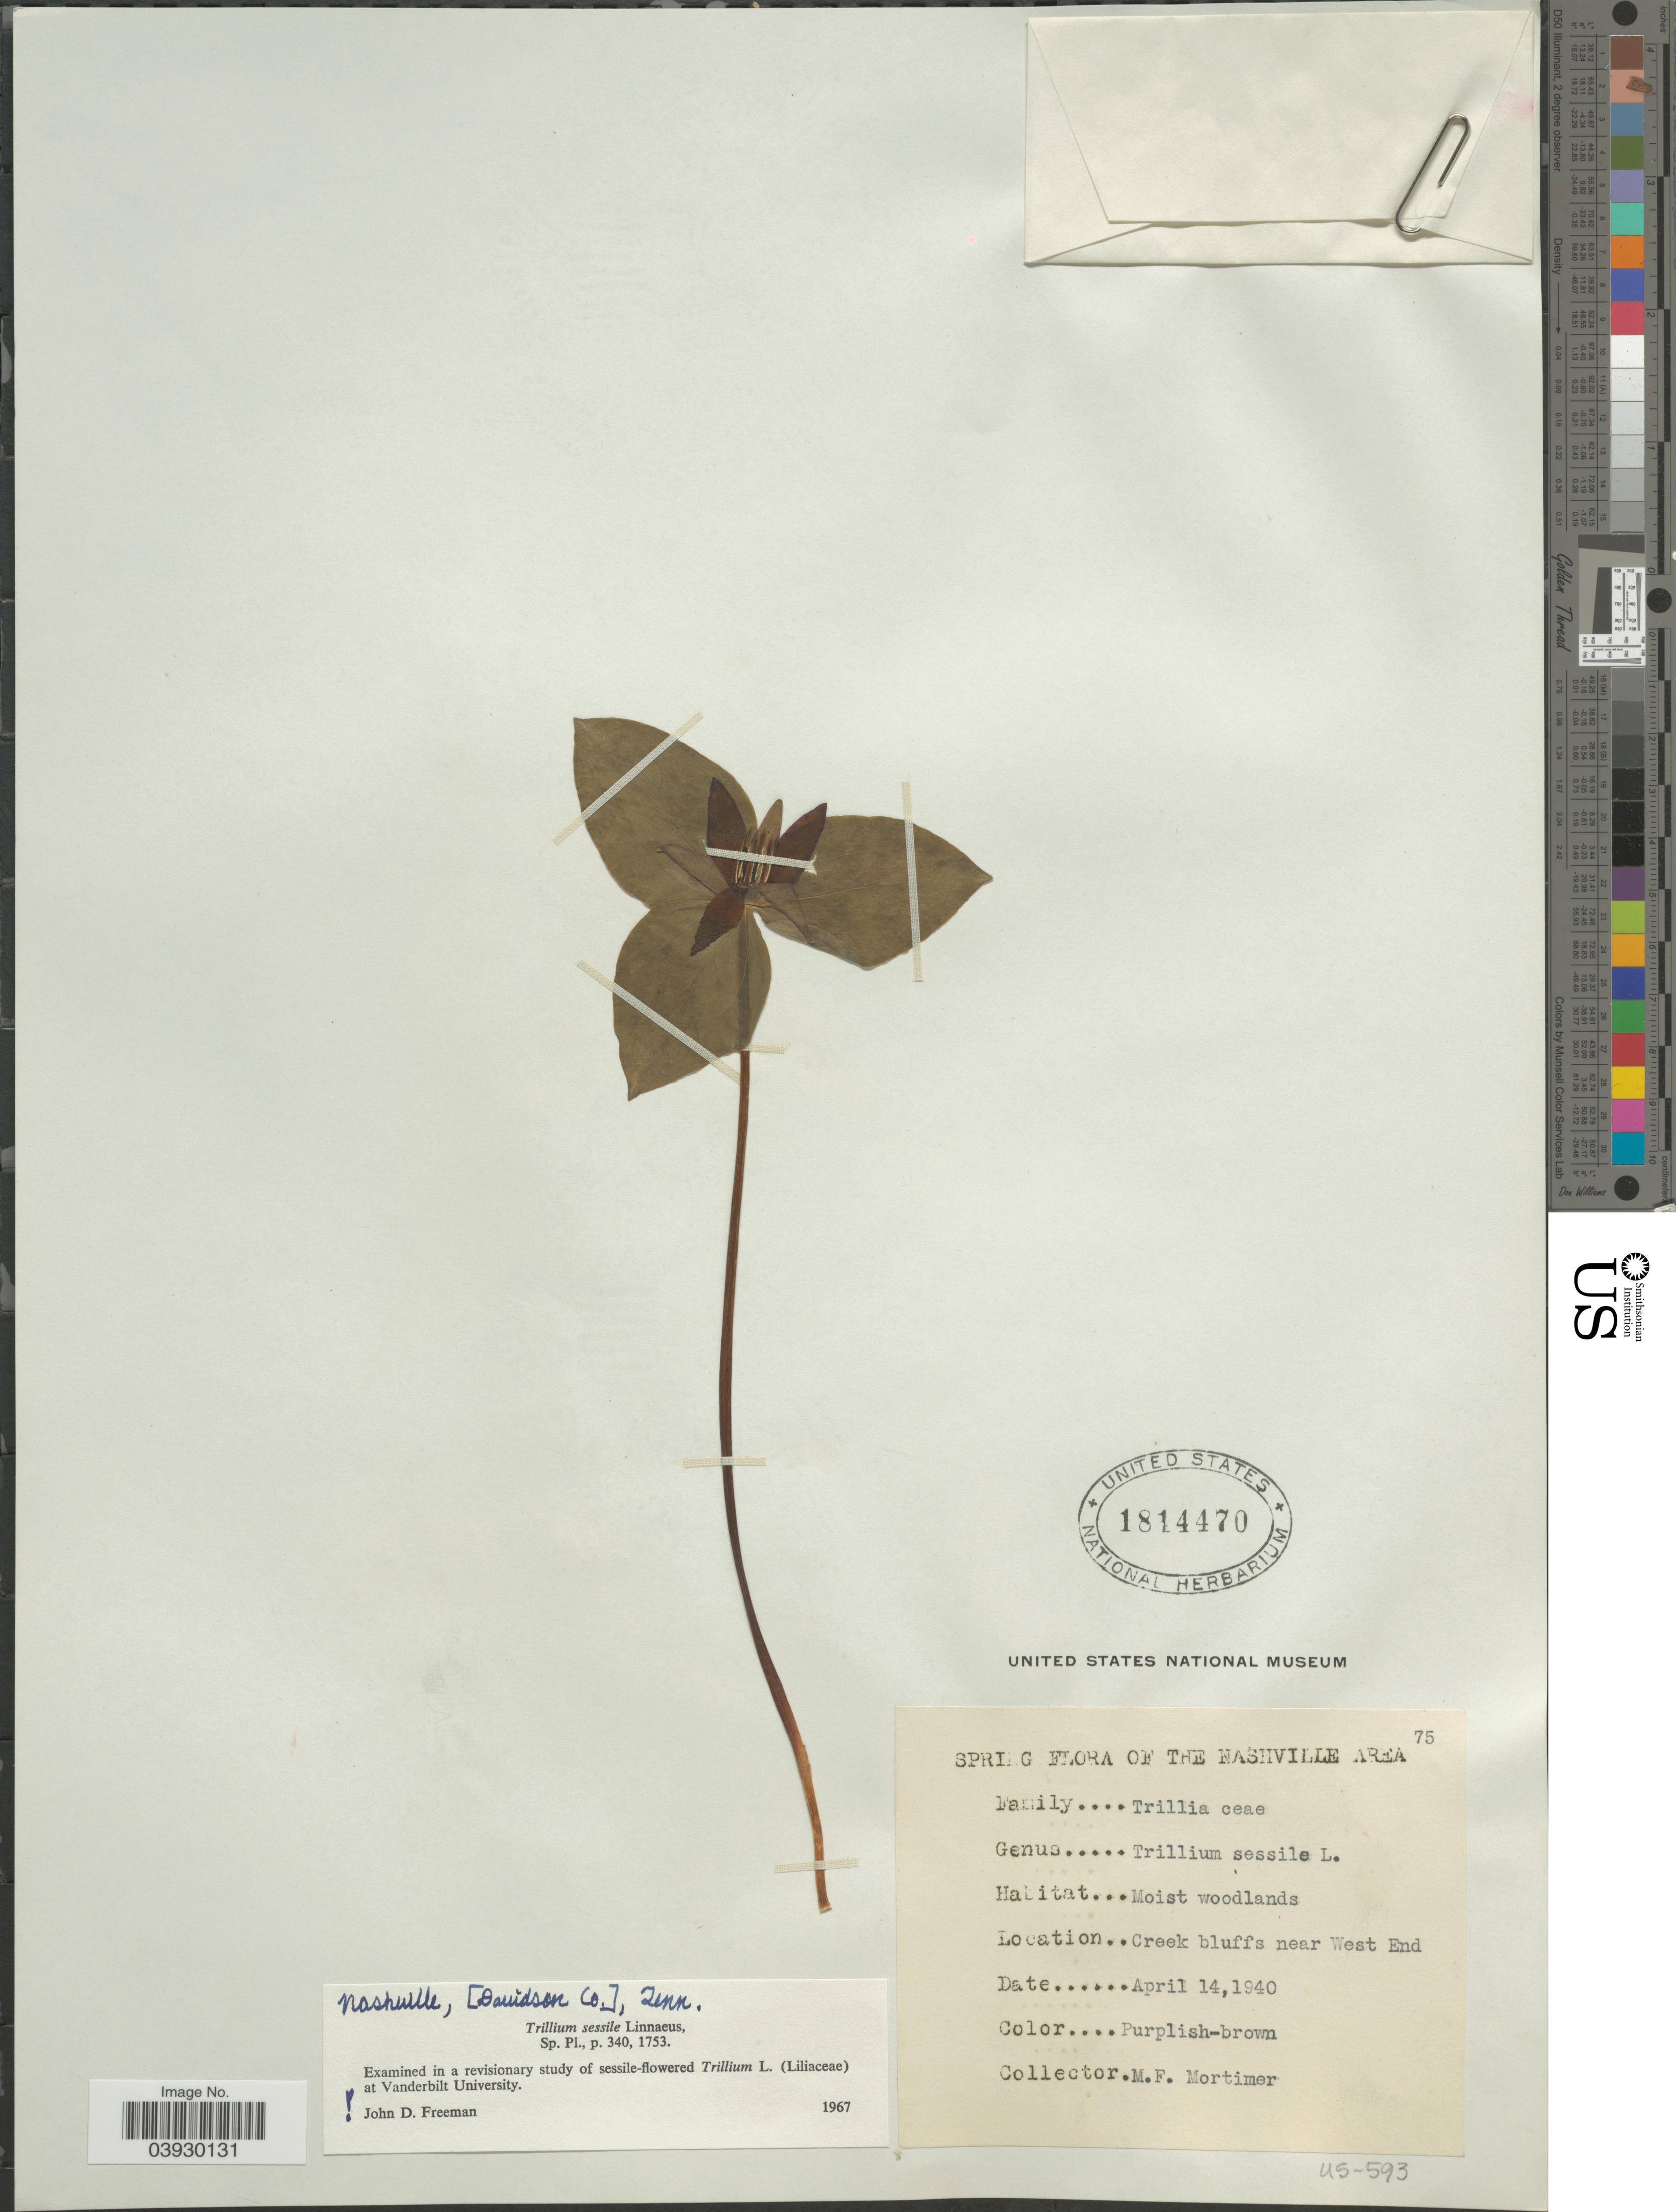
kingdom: Plantae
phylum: Tracheophyta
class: Liliopsida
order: Liliales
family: Melanthiaceae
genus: Trillium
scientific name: Trillium sessile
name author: L.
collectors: M. Mortimer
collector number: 75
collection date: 1940-04-14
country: United States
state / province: Tennessee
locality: The Nashville Area. Creek bluffs near West End.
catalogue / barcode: US 1814470